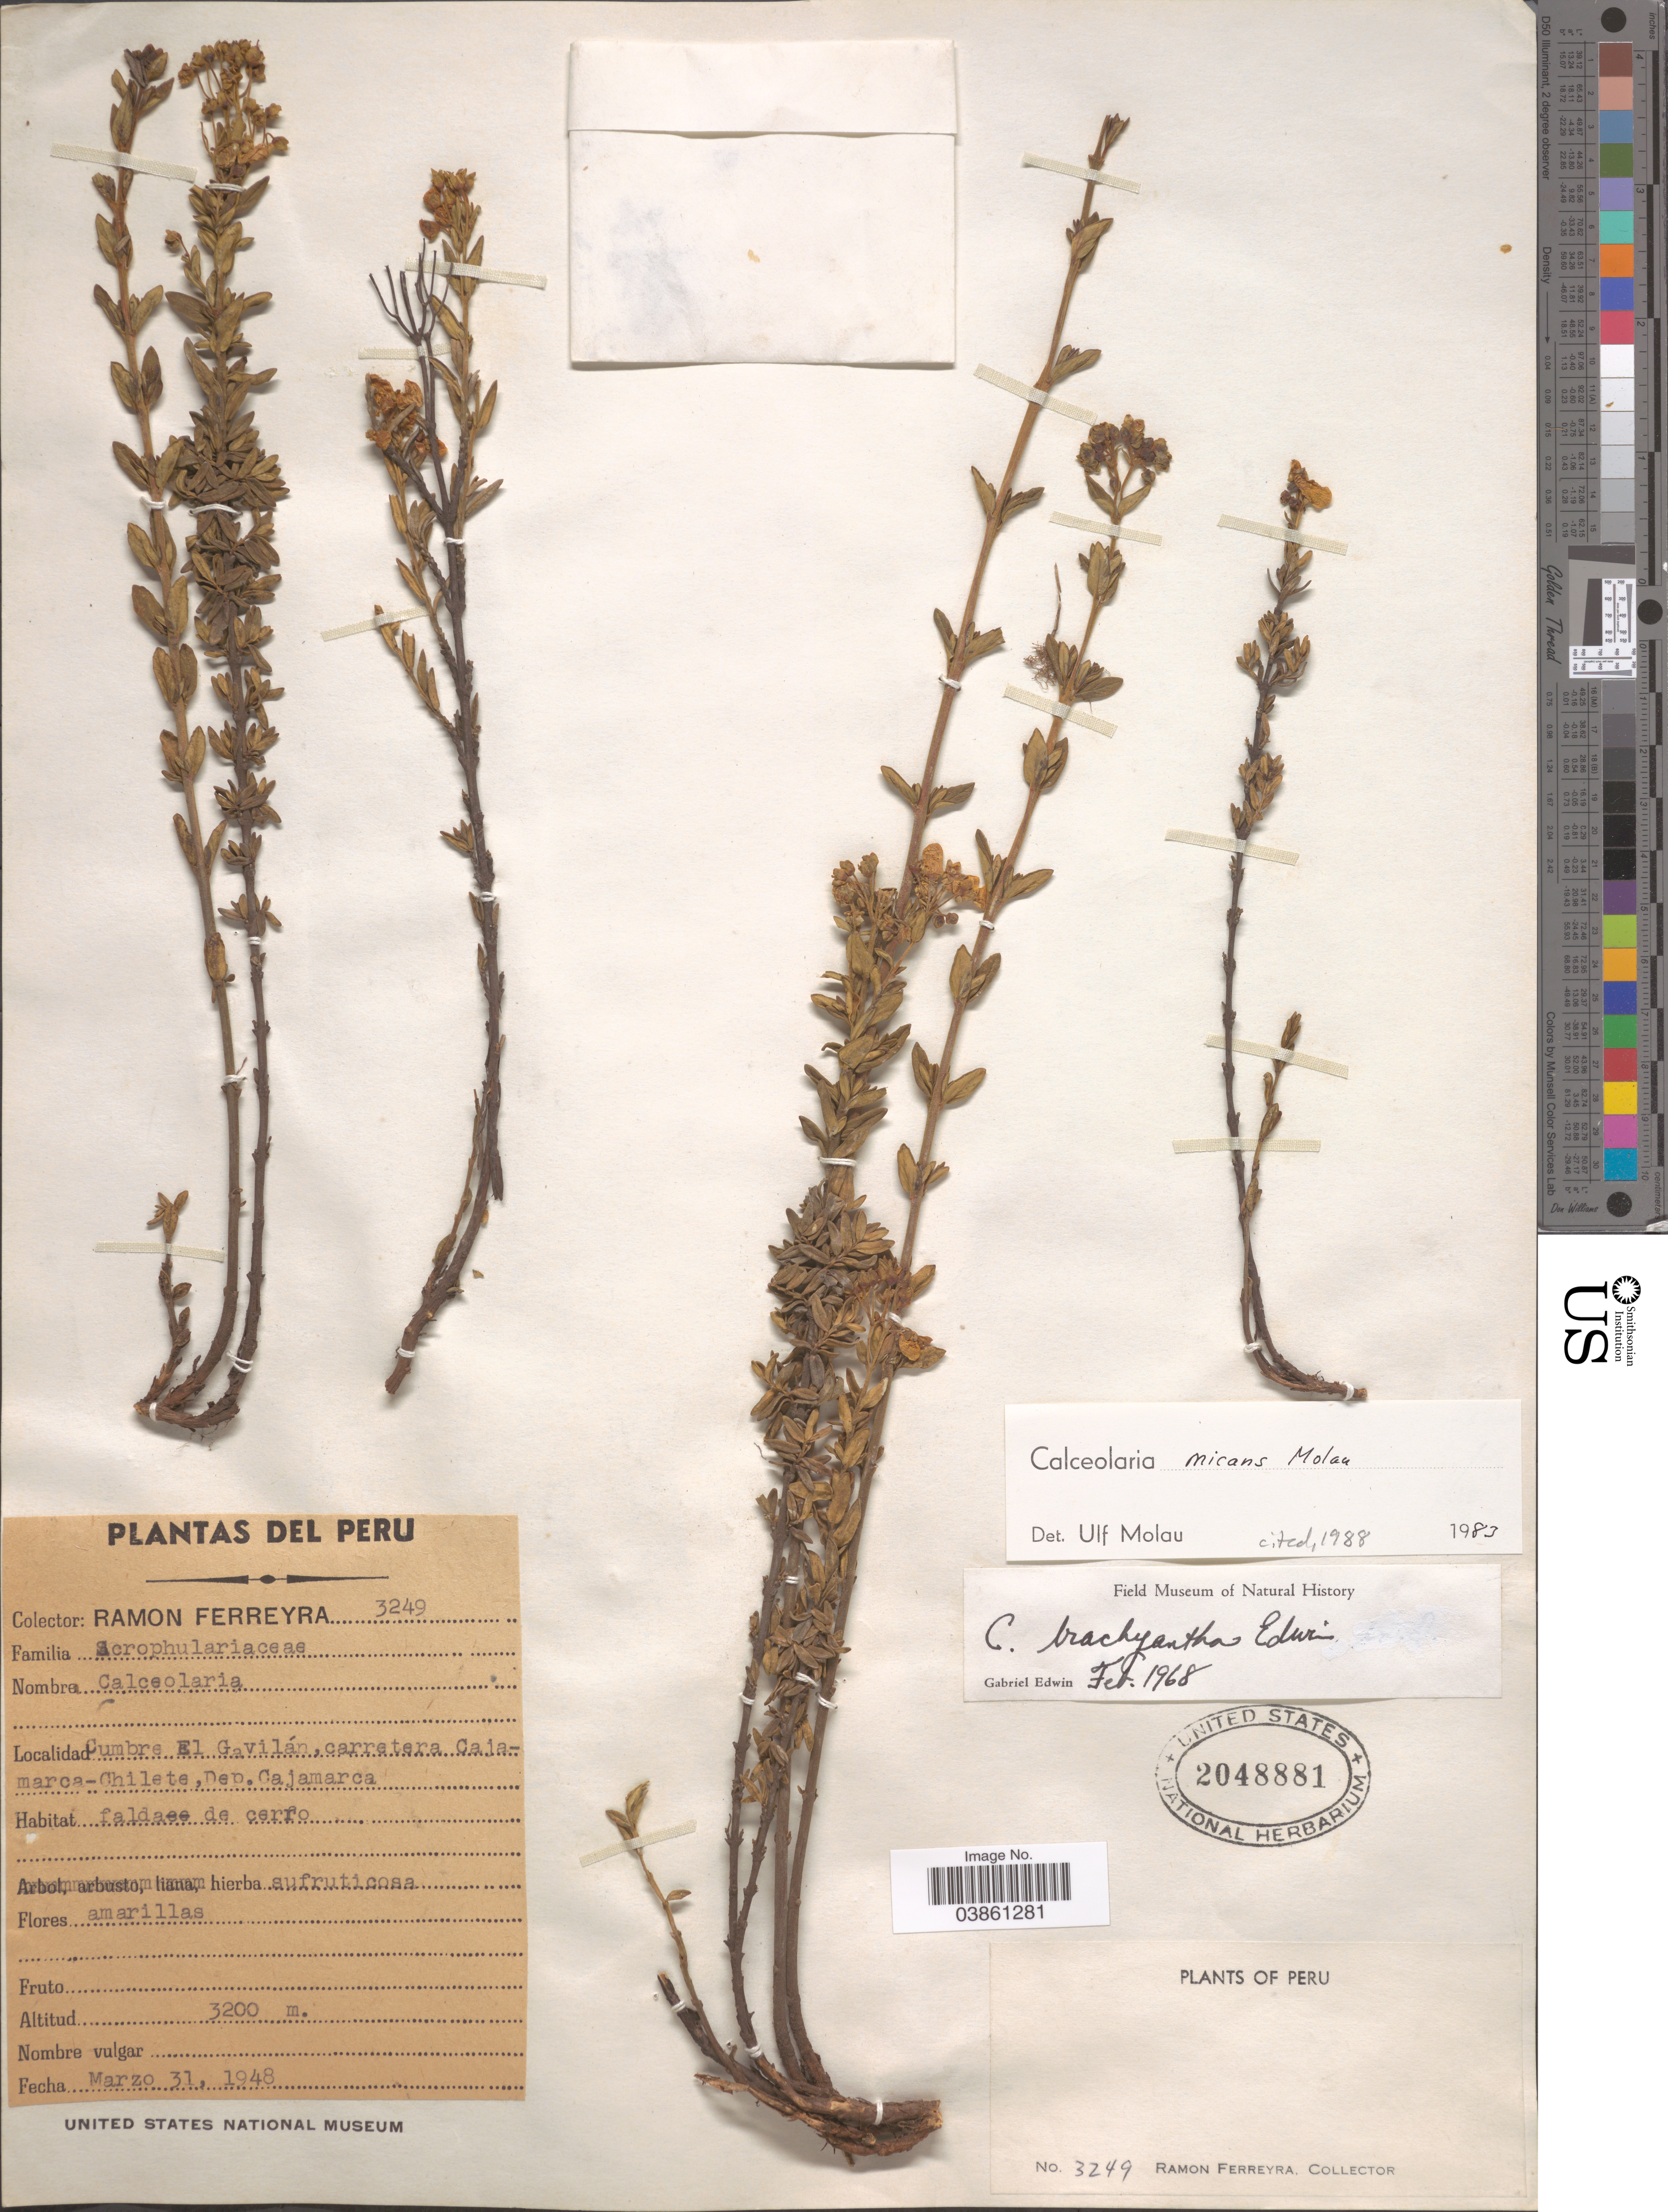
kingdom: Plantae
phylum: Tracheophyta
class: Magnoliopsida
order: Lamiales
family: Calceolariaceae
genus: Calceolaria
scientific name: Calceolaria micans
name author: Molau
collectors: R. A. Ferreyra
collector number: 3249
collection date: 1948-03-31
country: Peru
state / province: Cajamarca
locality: Cumbre El Gavilán, carretera Cajamarca-Chilete, Dep. Cajamarca.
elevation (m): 3200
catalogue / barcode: US 2048881